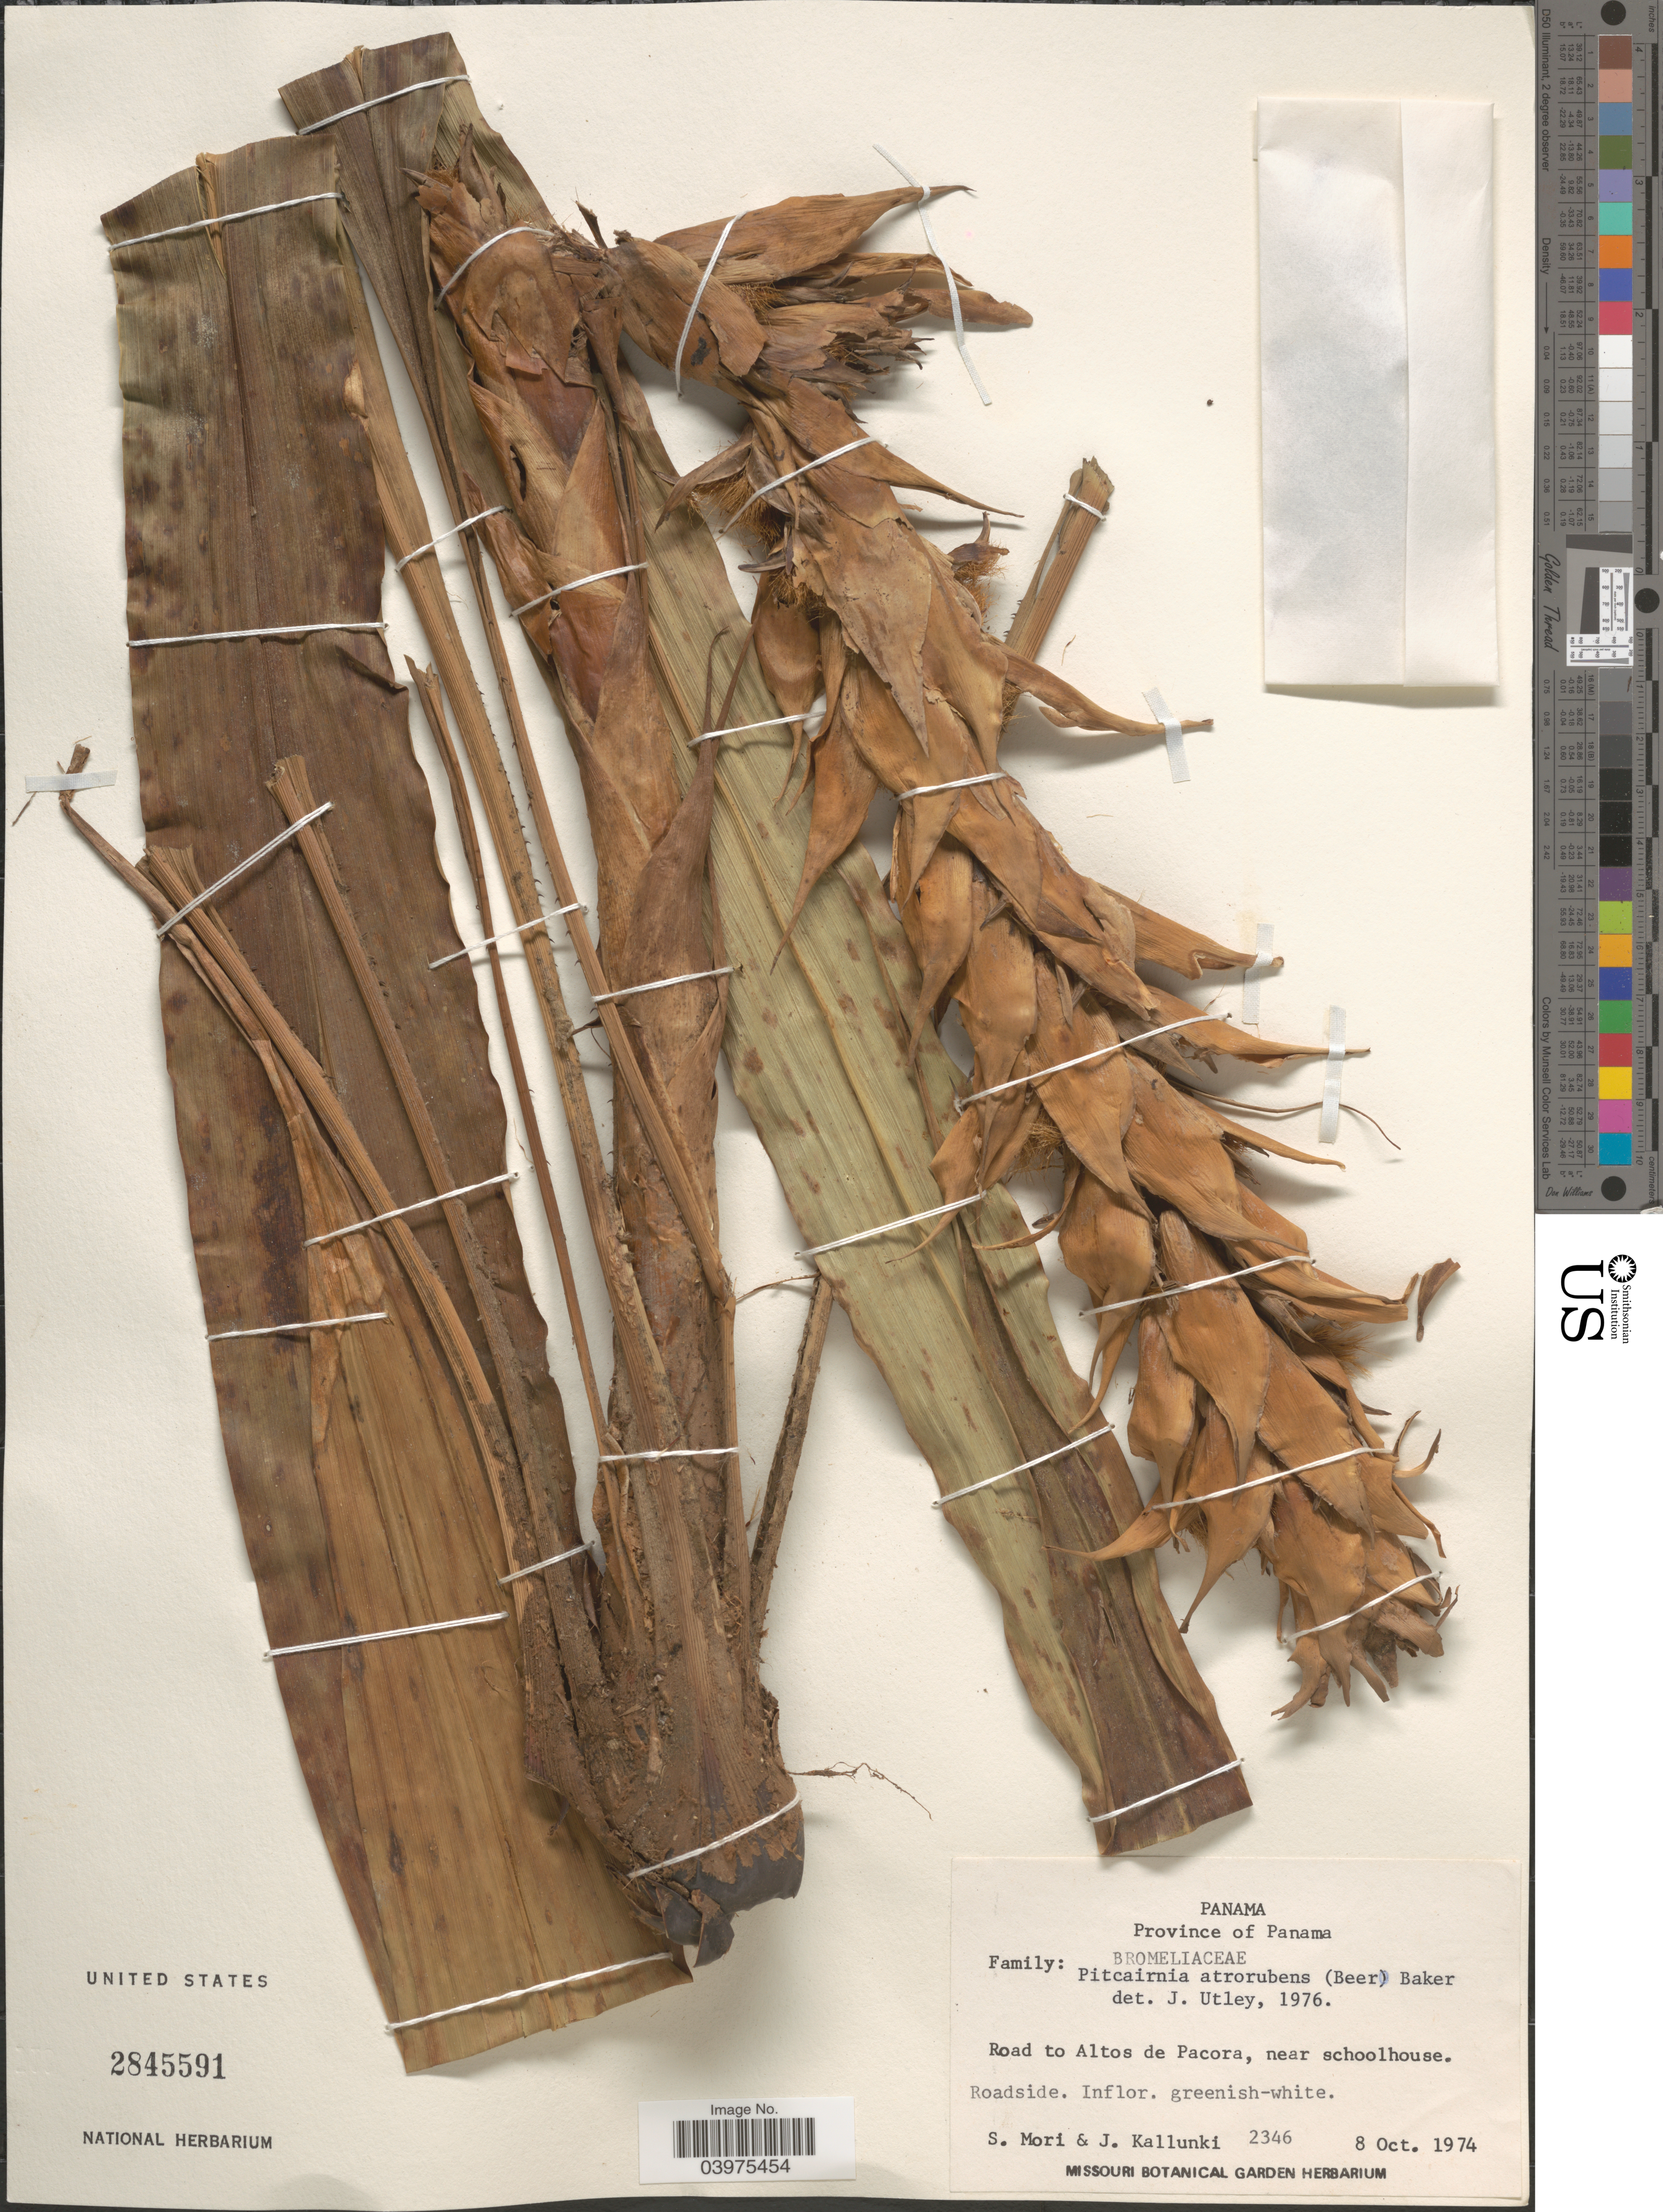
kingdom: Plantae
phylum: Tracheophyta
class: Liliopsida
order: Poales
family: Bromeliaceae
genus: Pitcairnia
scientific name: Pitcairnia atrorubens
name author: (Beer) Baker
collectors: S. Mori & J. Kallunki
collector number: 2346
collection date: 1974-10-08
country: Panama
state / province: Panamá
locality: Road to Altos de Pacora, near schoolhouse.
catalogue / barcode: US 2845591